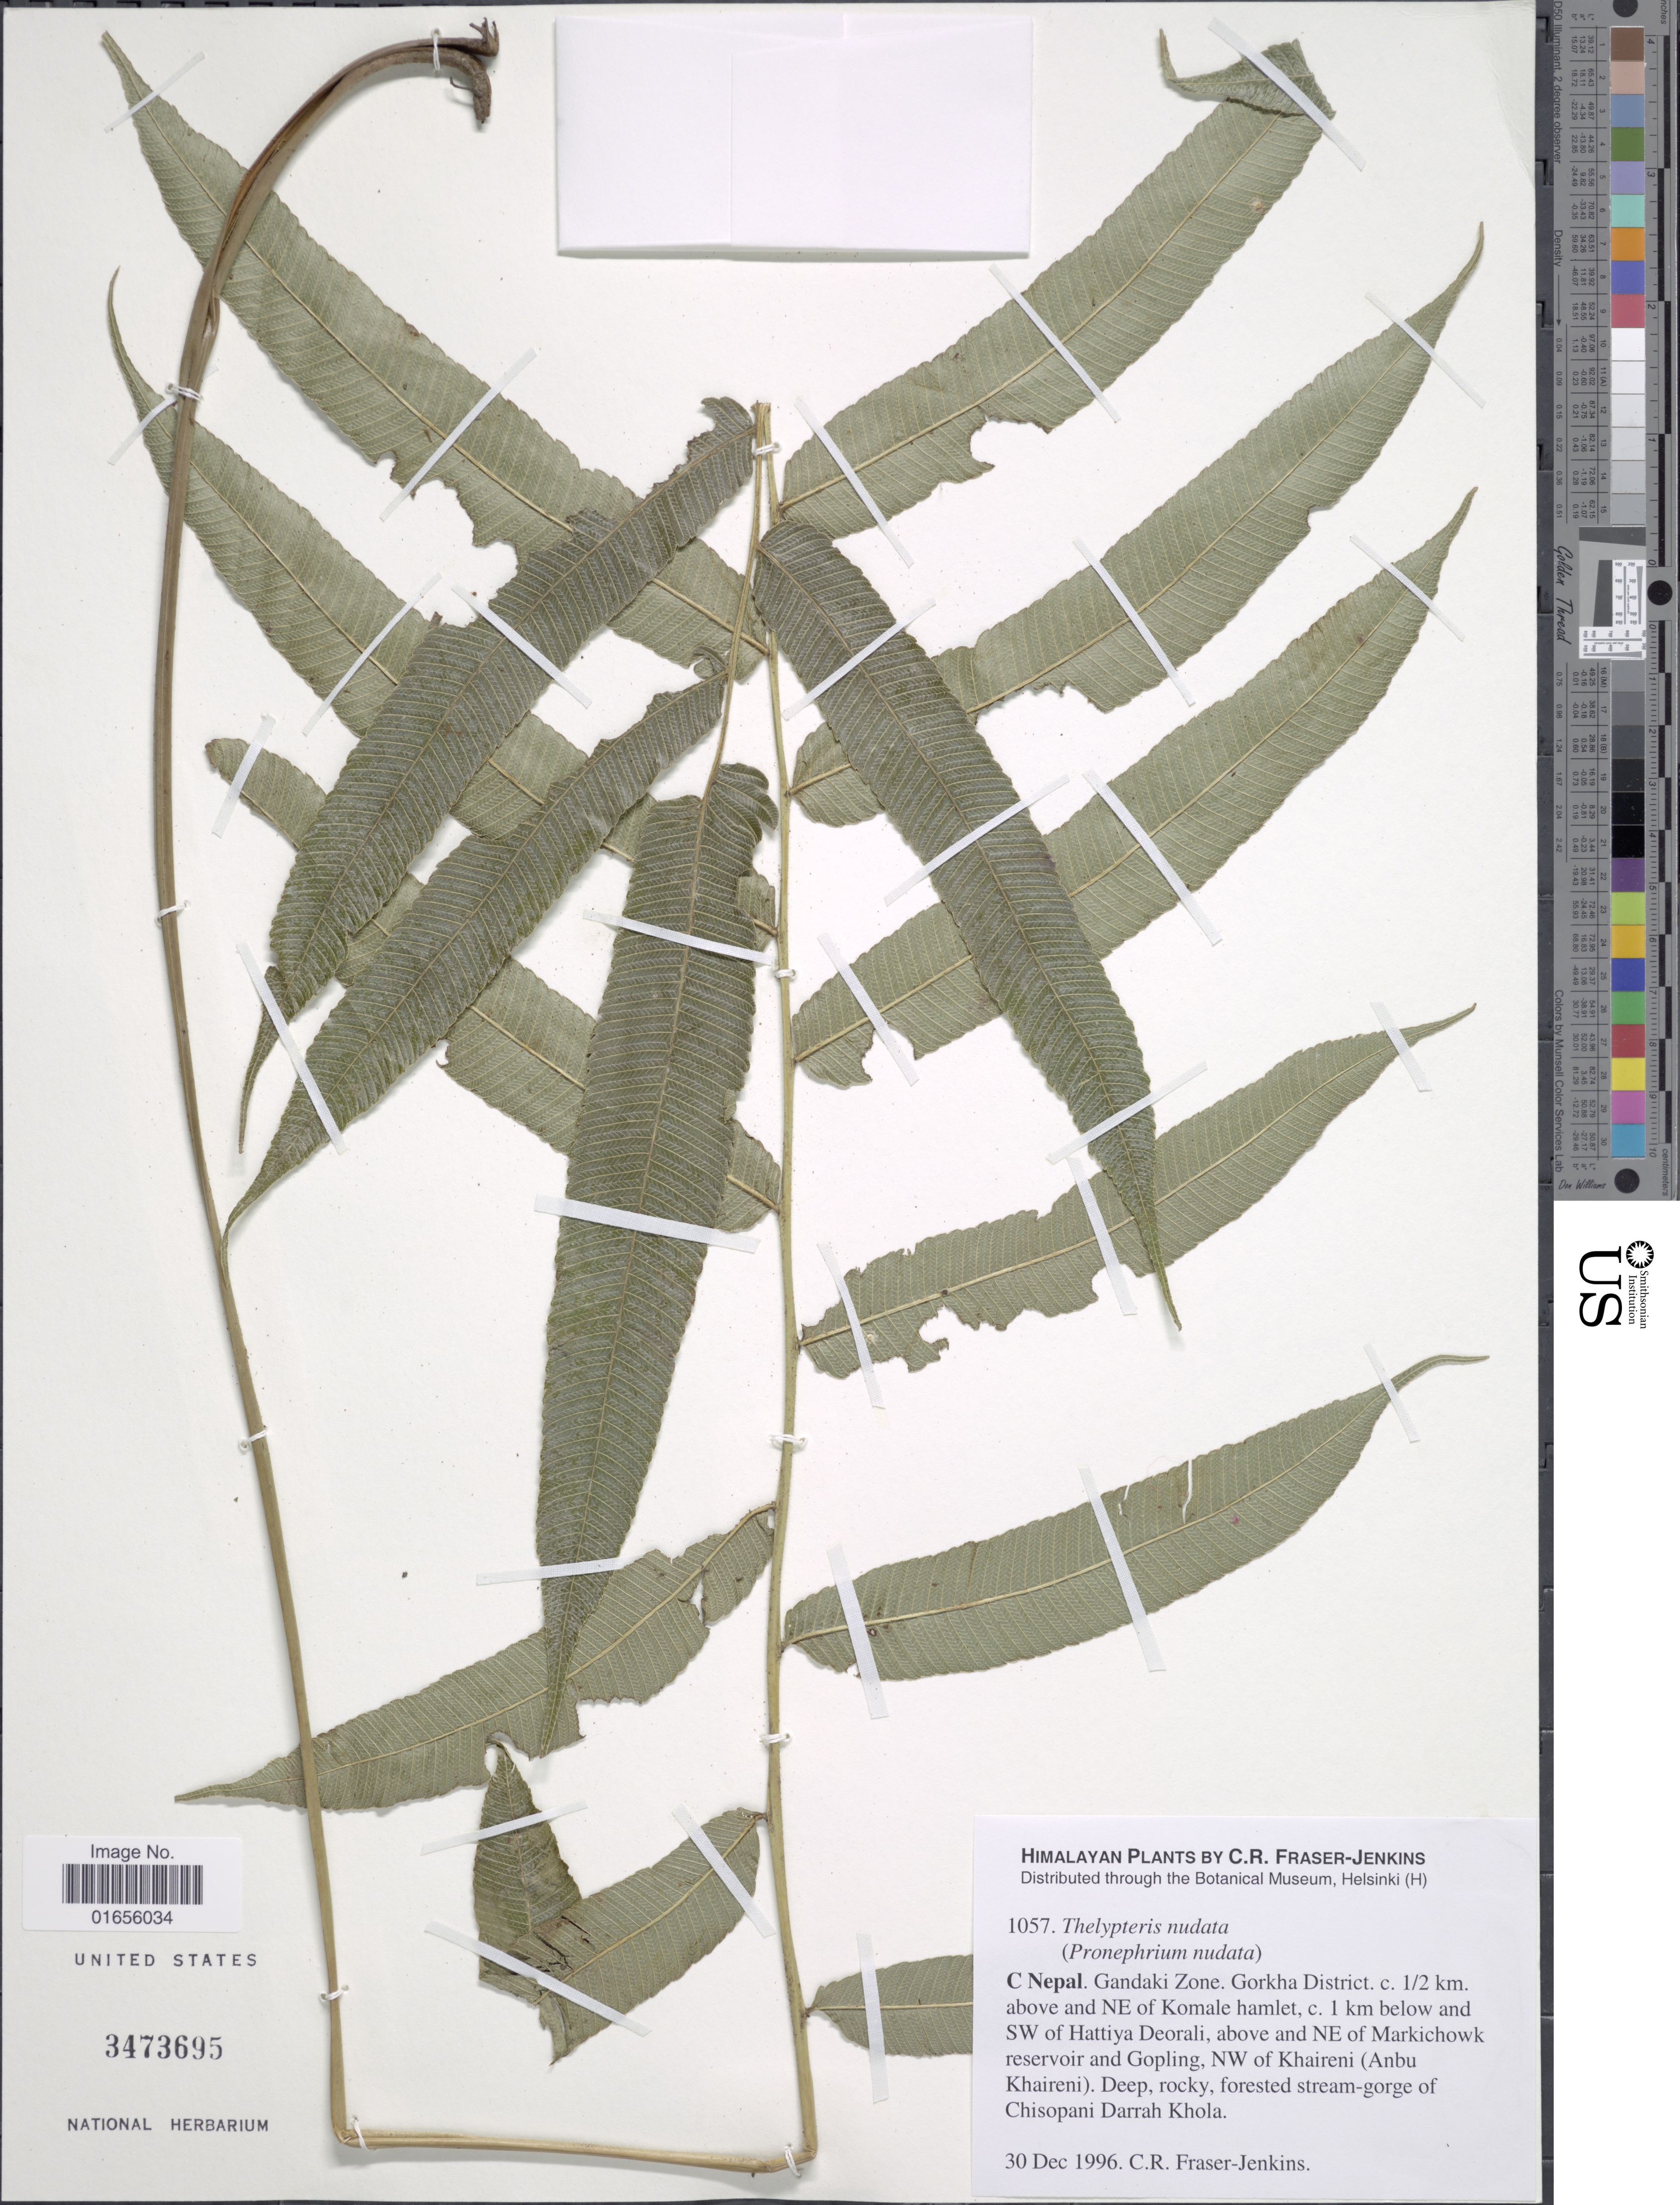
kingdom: Plantae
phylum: Tracheophyta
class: Polypodiopsida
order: Polypodiales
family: Thelypteridaceae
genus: Pronephrium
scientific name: Pronephrium nudatum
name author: (Roxb.) Holttum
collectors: C. R. Fraser-Jenkins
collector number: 1057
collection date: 1996-12-30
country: Nepal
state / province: Gandaki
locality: Gorkha District. c. 1/2 km. above and NE of Komale hamlet, c. 1 km below and SW of Hattiya Deorali, above and NE of Markichowk reservoir and Gopling, NW of Khaireni) Deep rocky, forested stream - gorge of Chisopani Darrah Khola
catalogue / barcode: US 3473695